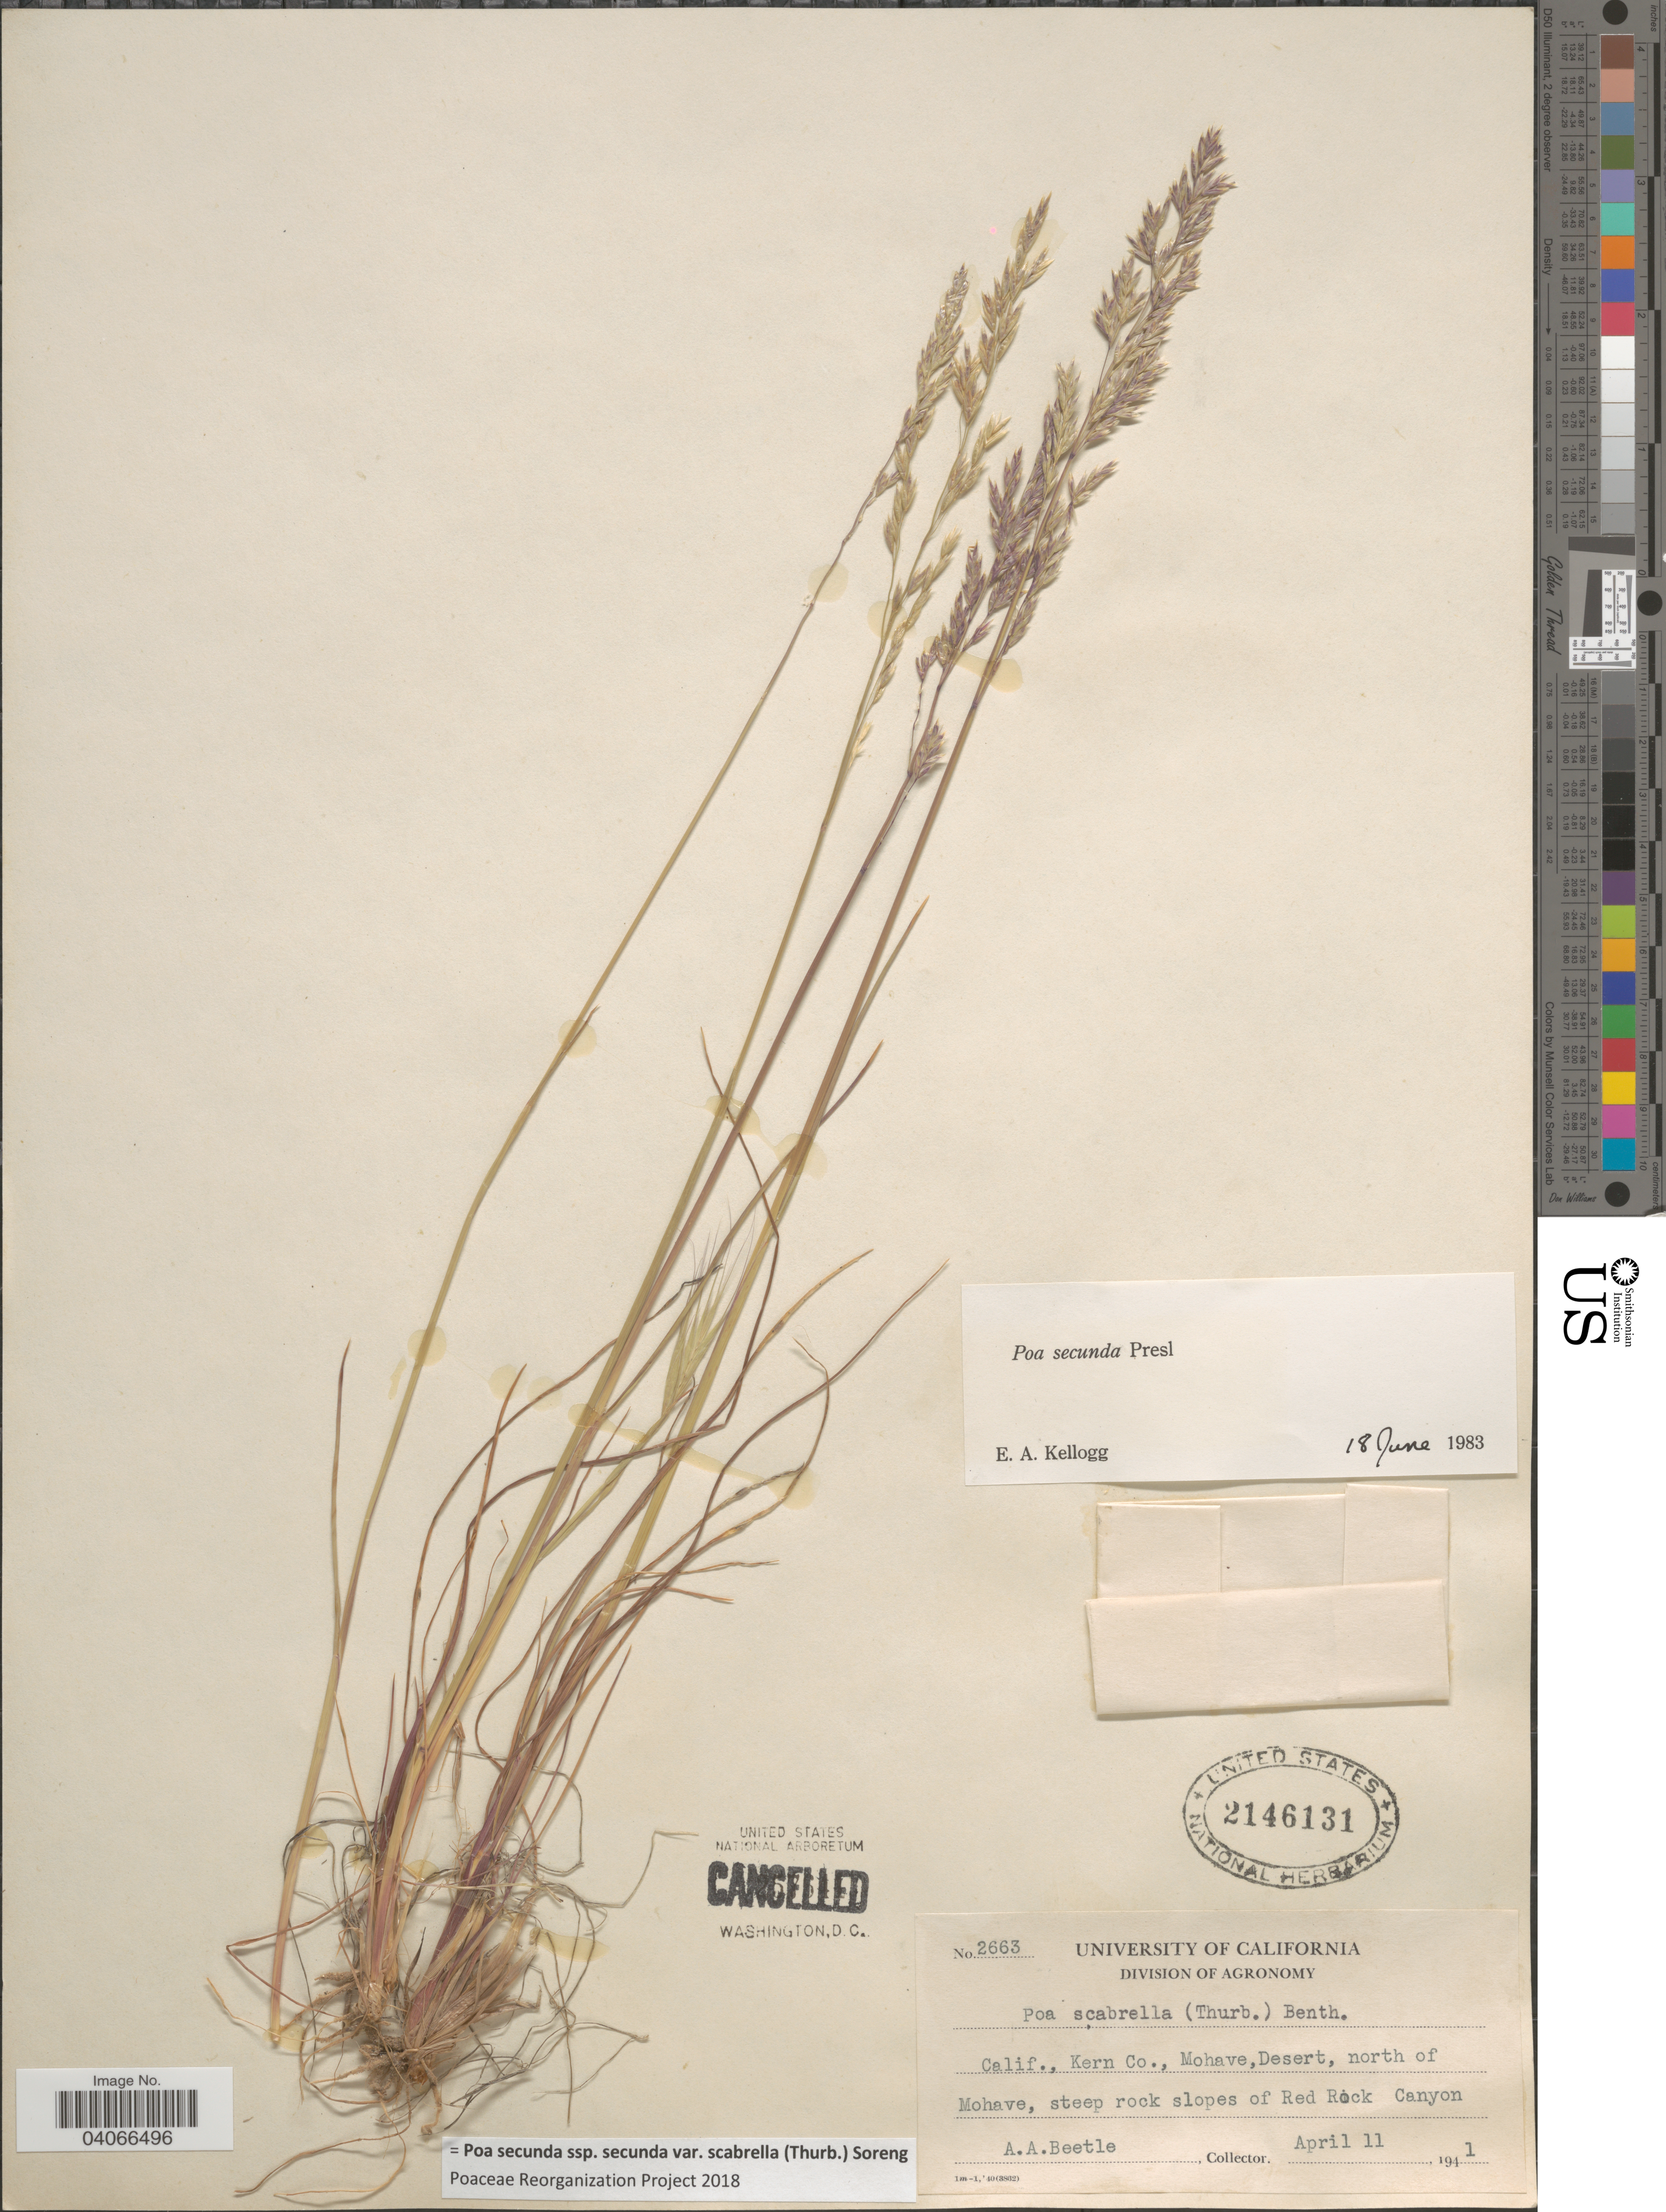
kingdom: Plantae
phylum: Tracheophyta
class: Liliopsida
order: Poales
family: Poaceae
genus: Poa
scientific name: Poa secunda subsp. secunda var. scabrella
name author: (Thurb.) Soreng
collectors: A. A. Beetle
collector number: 2663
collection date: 1941-04-11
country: United States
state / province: California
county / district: Kern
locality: Kern Co., Mohave, Desert, north of Mohave, steep rock slopes of Red Rock Canyon.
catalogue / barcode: US 2146131